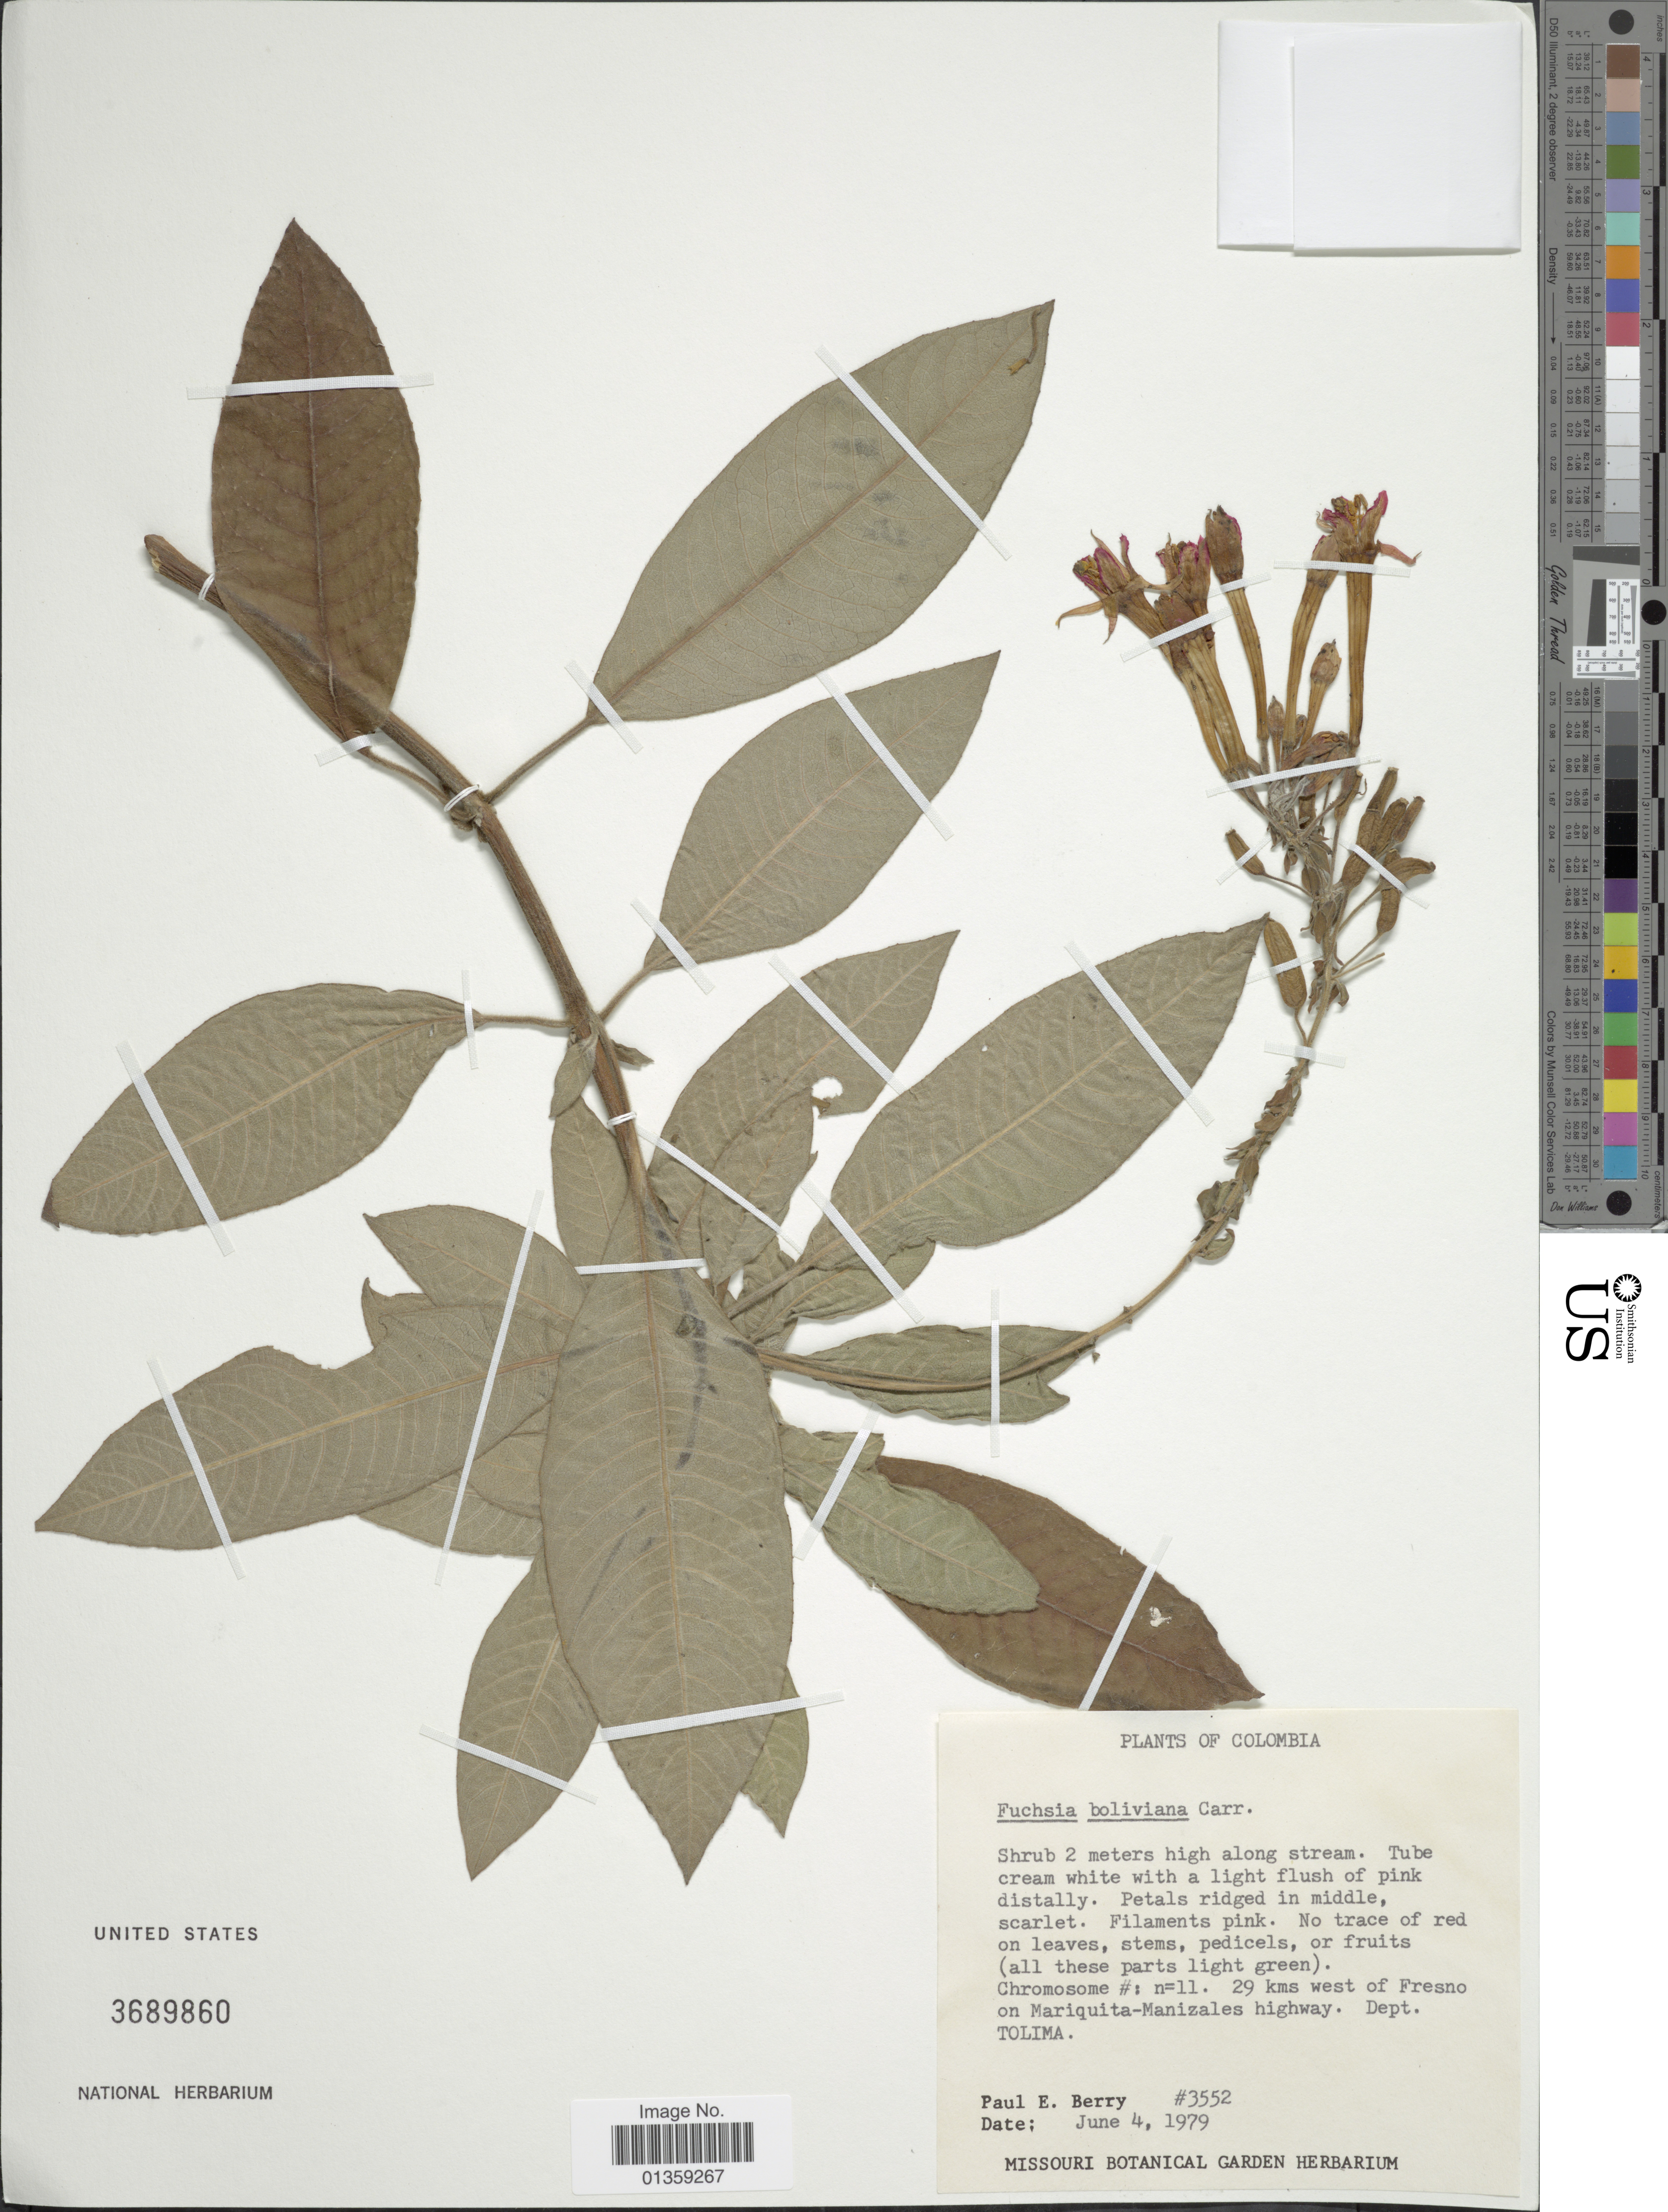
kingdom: Plantae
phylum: Tracheophyta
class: Magnoliopsida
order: Myrtales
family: Onagraceae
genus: Fuchsia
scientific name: Fuchsia boliviana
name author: Carrière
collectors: P. E. Berry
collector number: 3552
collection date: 1979-06-04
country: Colombia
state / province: Tolima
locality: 29 kms west of Fresno on Mariquita-Manizales highway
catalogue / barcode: US 3689860